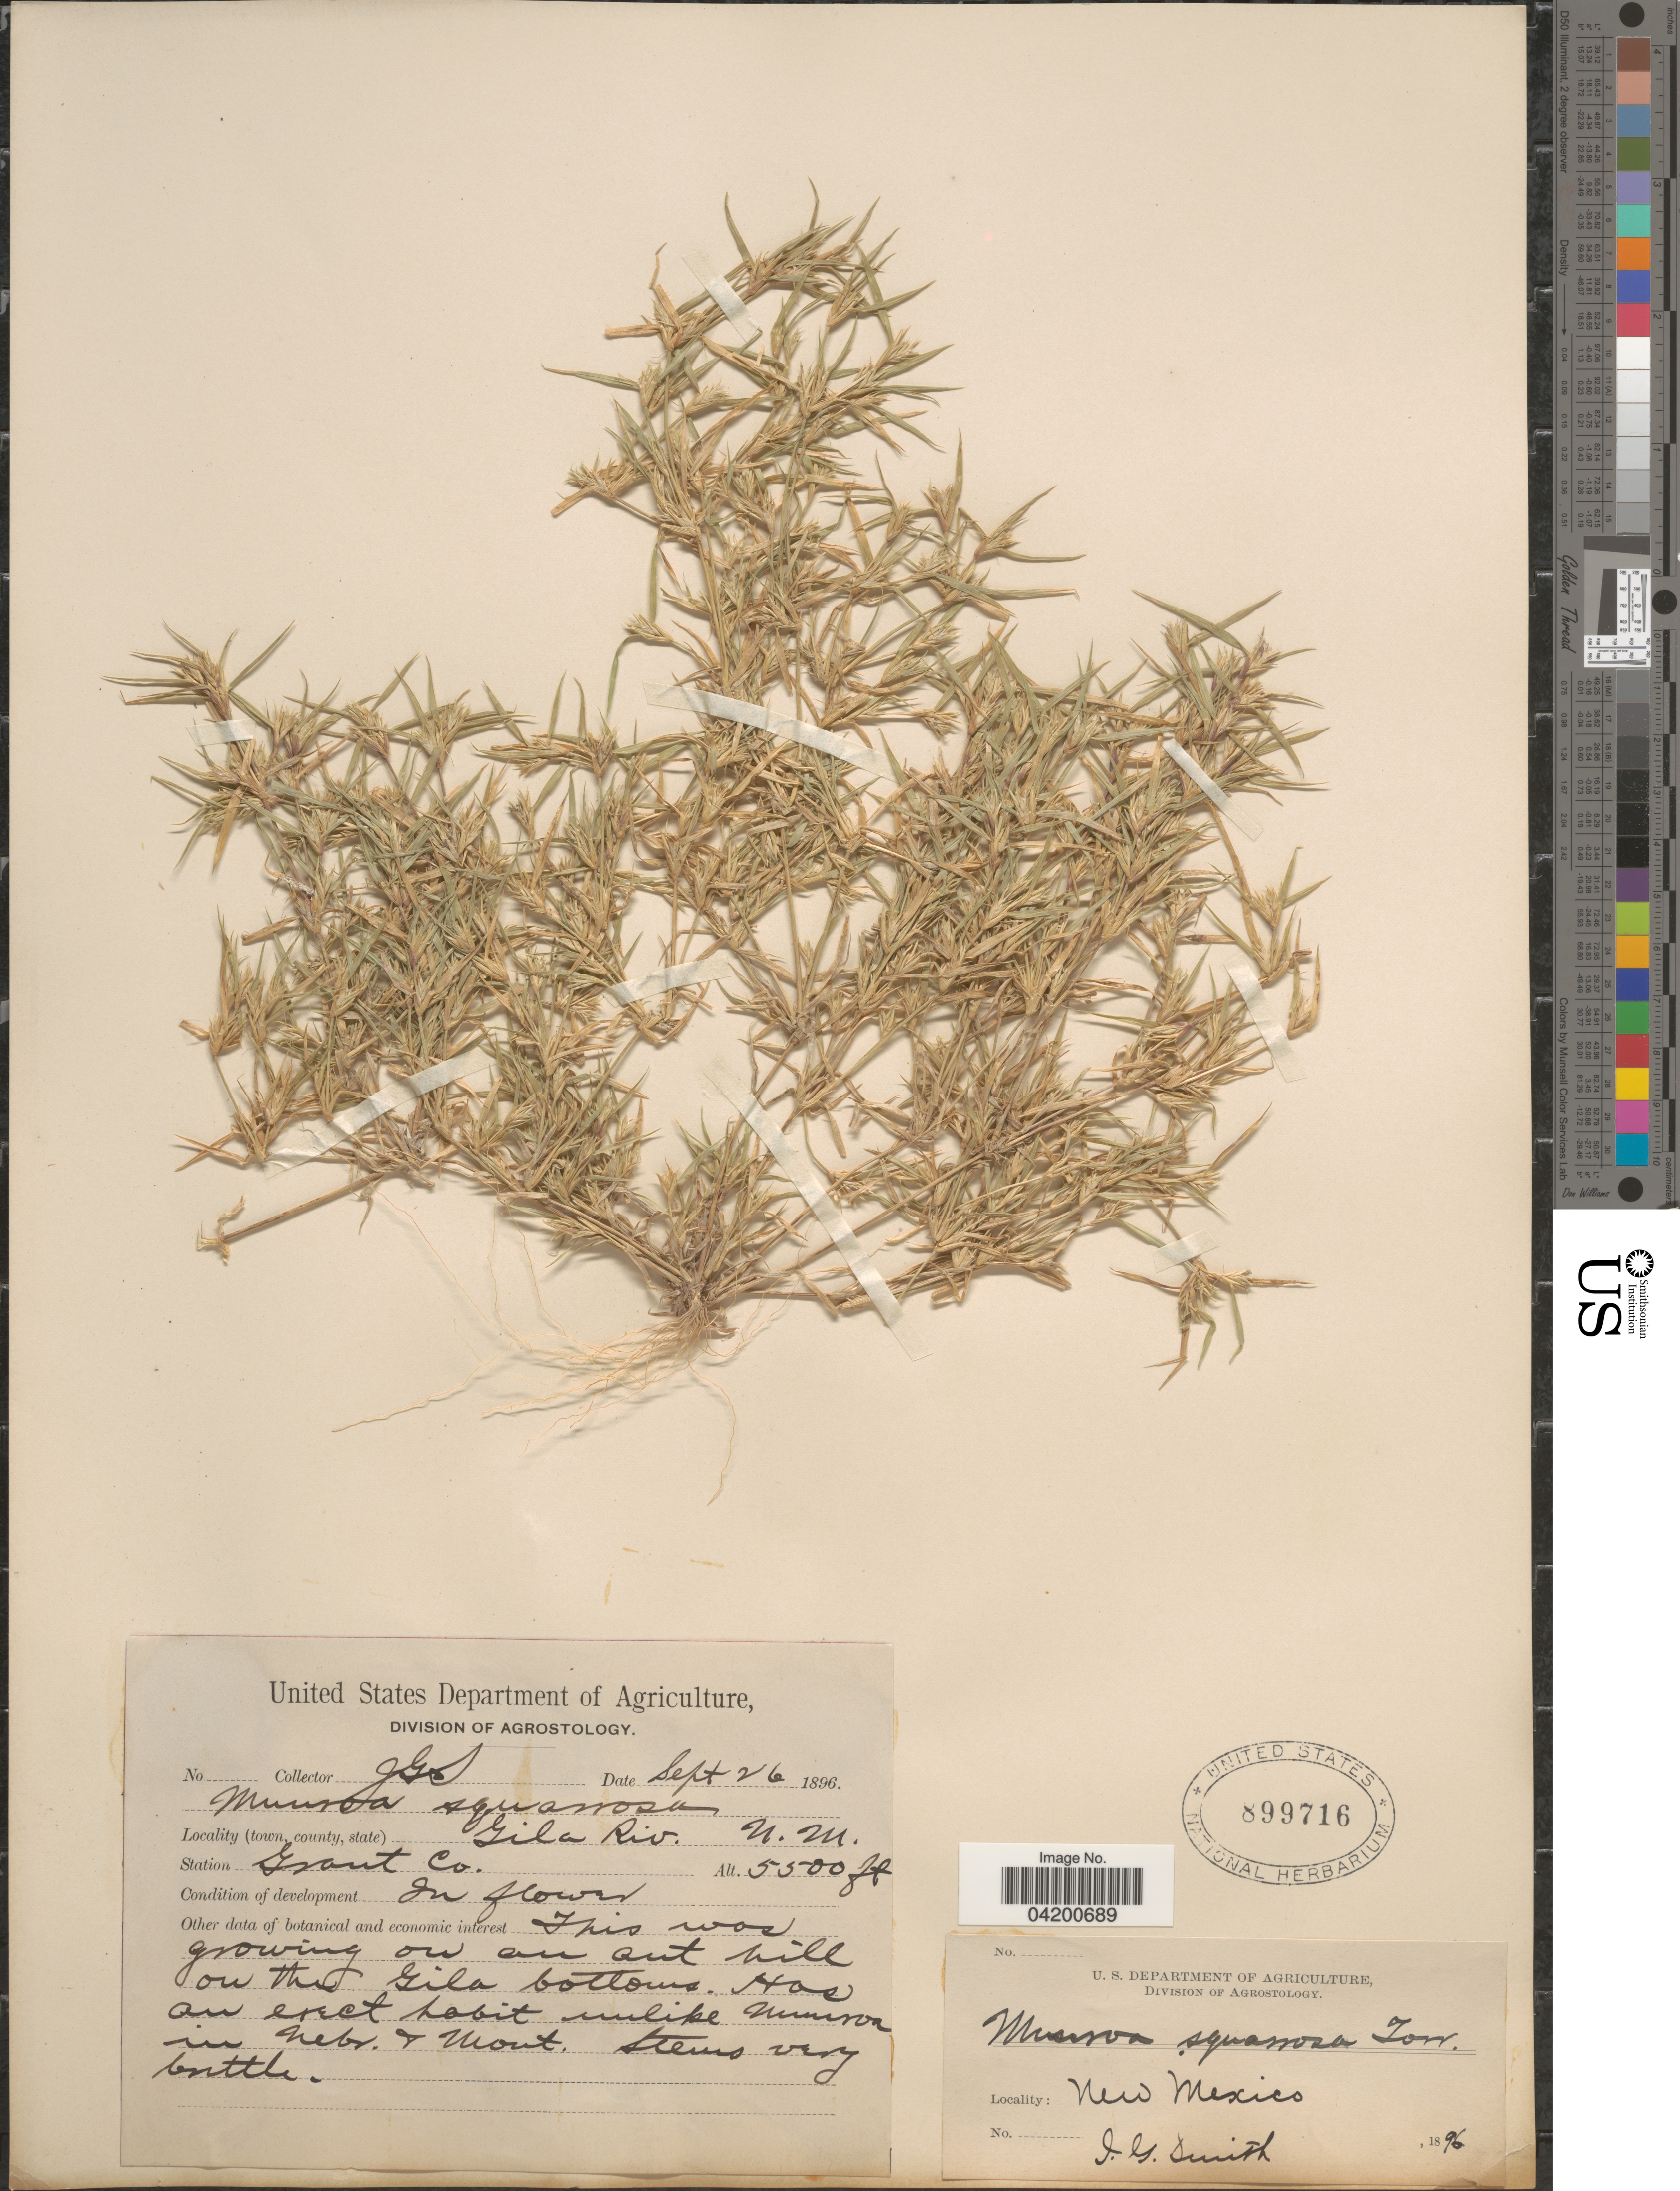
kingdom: Plantae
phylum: Tracheophyta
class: Liliopsida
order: Poales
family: Poaceae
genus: Munroa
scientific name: Munroa squarrosa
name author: (Nutt.) Torr.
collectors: J. G. Smith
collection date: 1896-09-26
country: United States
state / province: New Mexico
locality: Gila Riv. Grant Co.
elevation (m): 1676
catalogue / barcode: US 899716